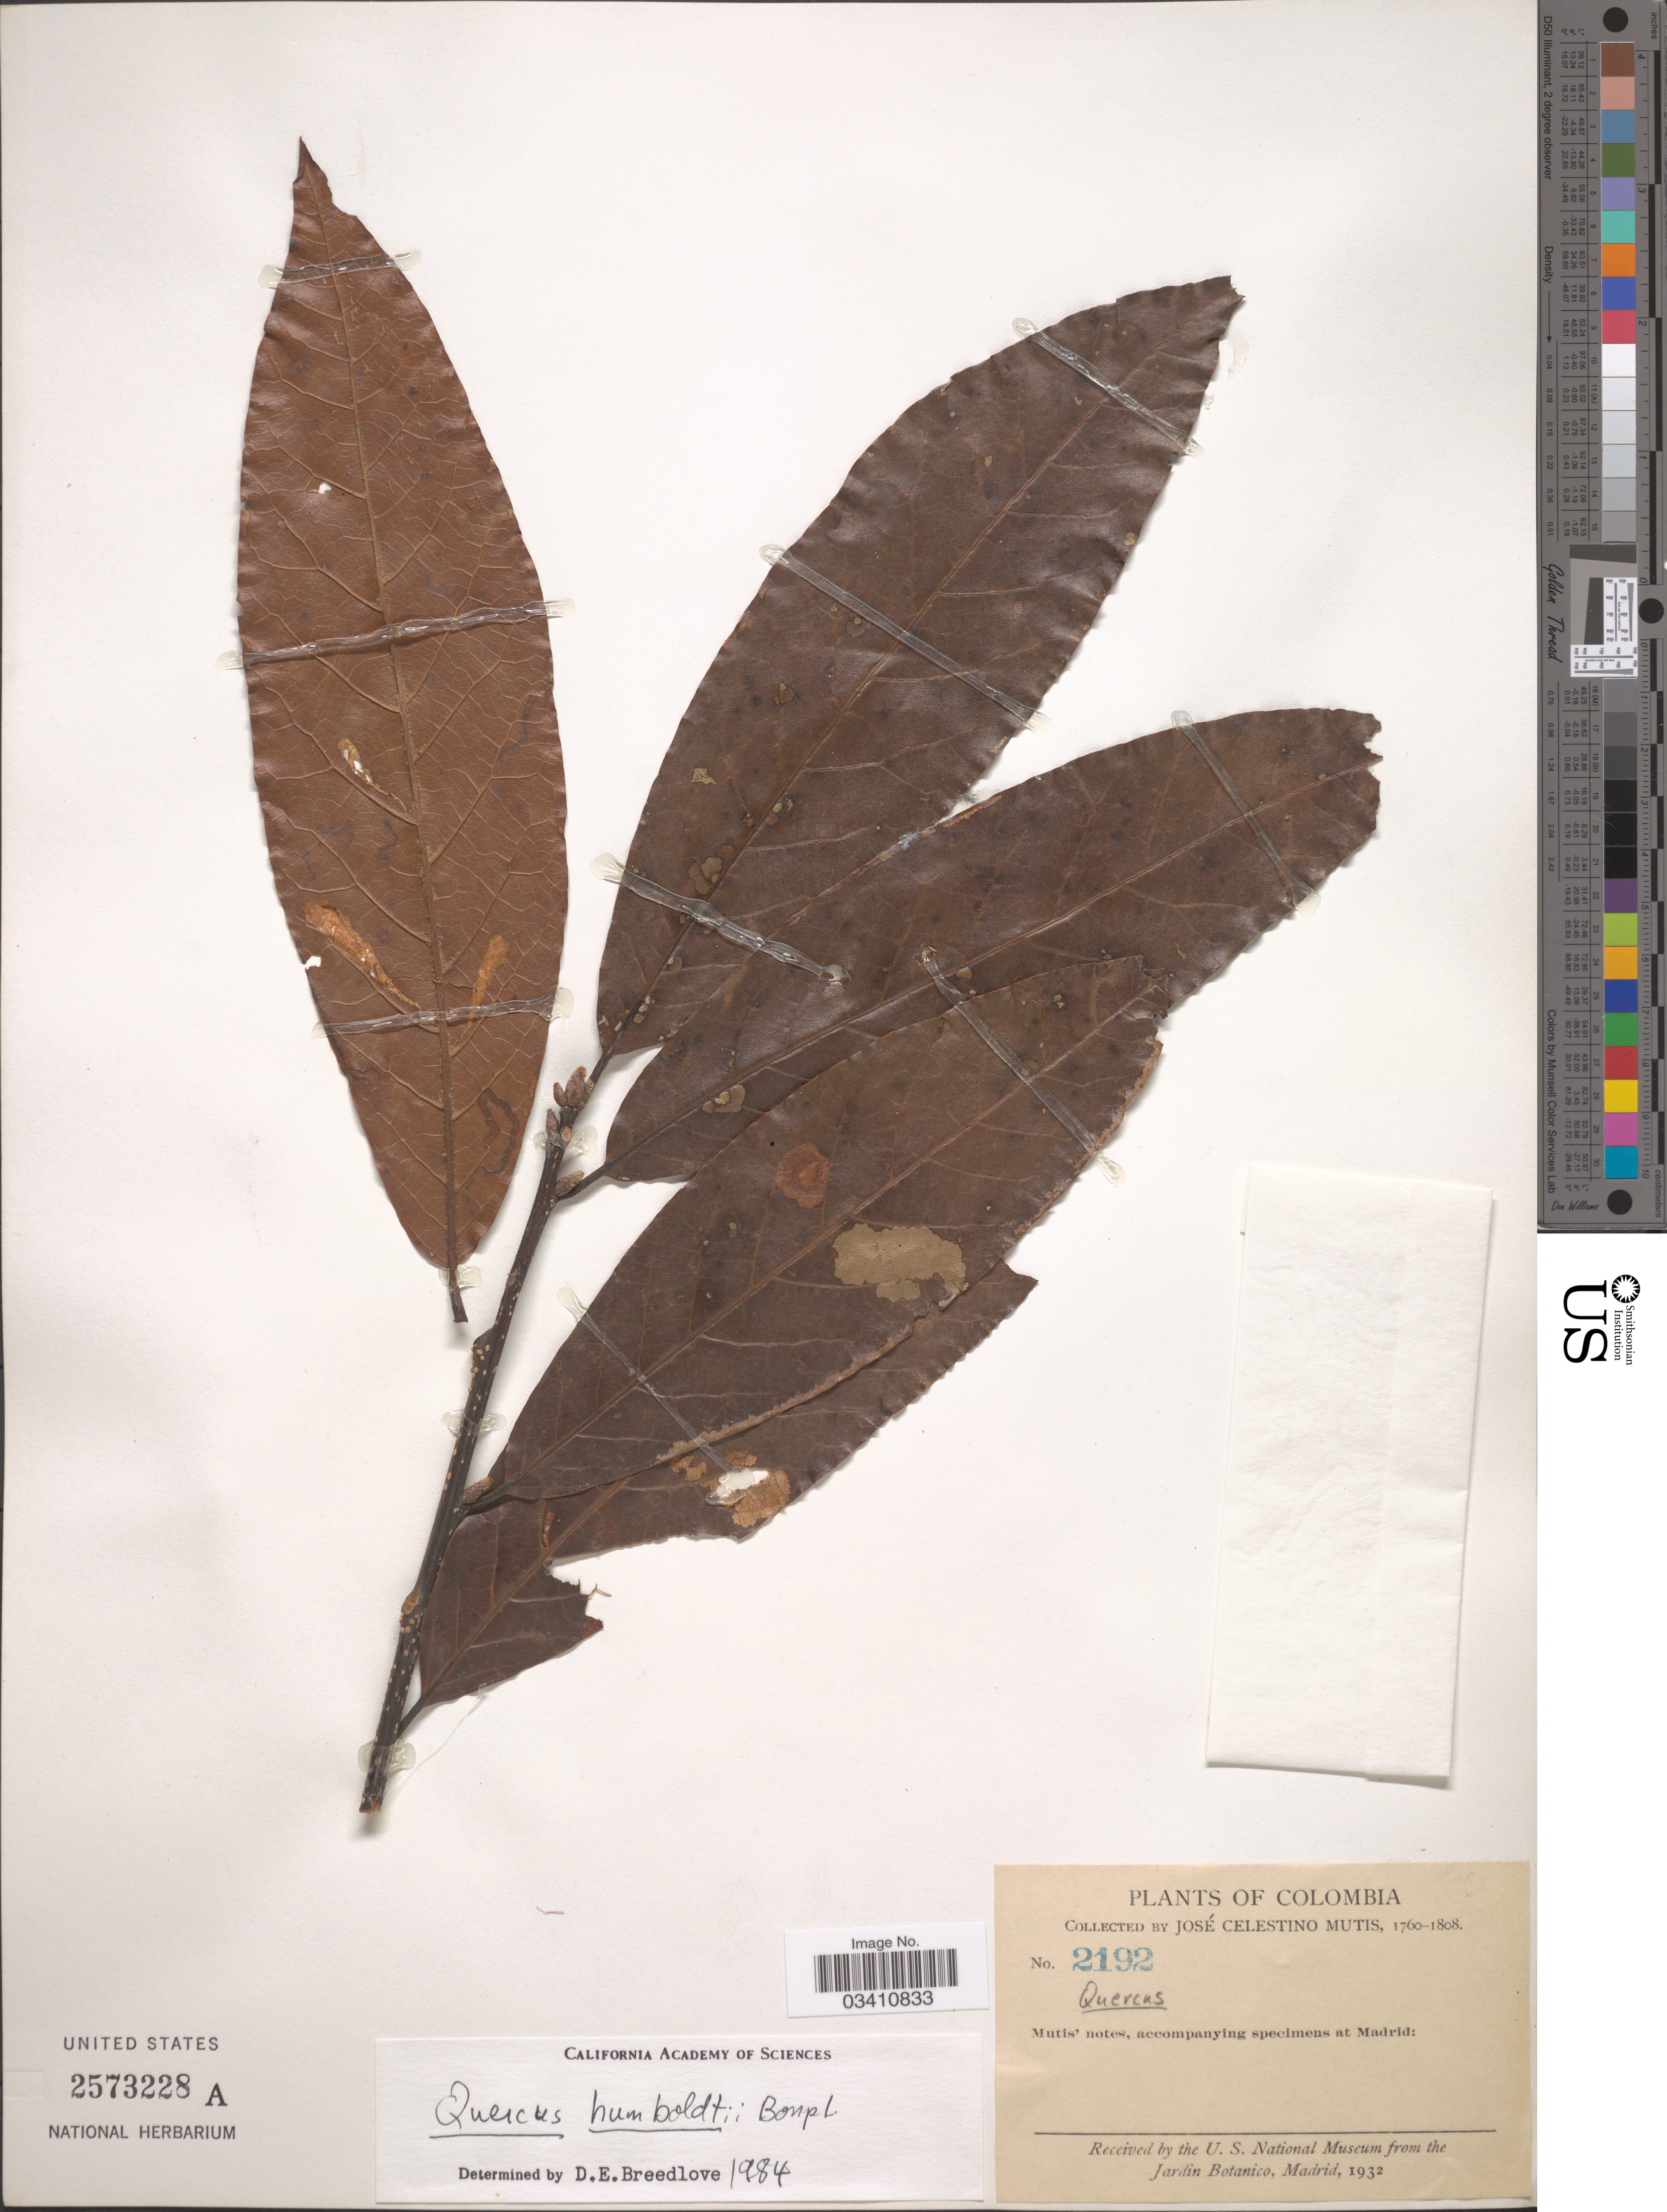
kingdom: Plantae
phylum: Tracheophyta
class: Magnoliopsida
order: Fagales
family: Fagaceae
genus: Quercus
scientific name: Quercus humboldtii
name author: Bonpl.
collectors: J. C. B. Mutis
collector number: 2192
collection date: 1760/1808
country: Colombia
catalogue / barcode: US 2573228A